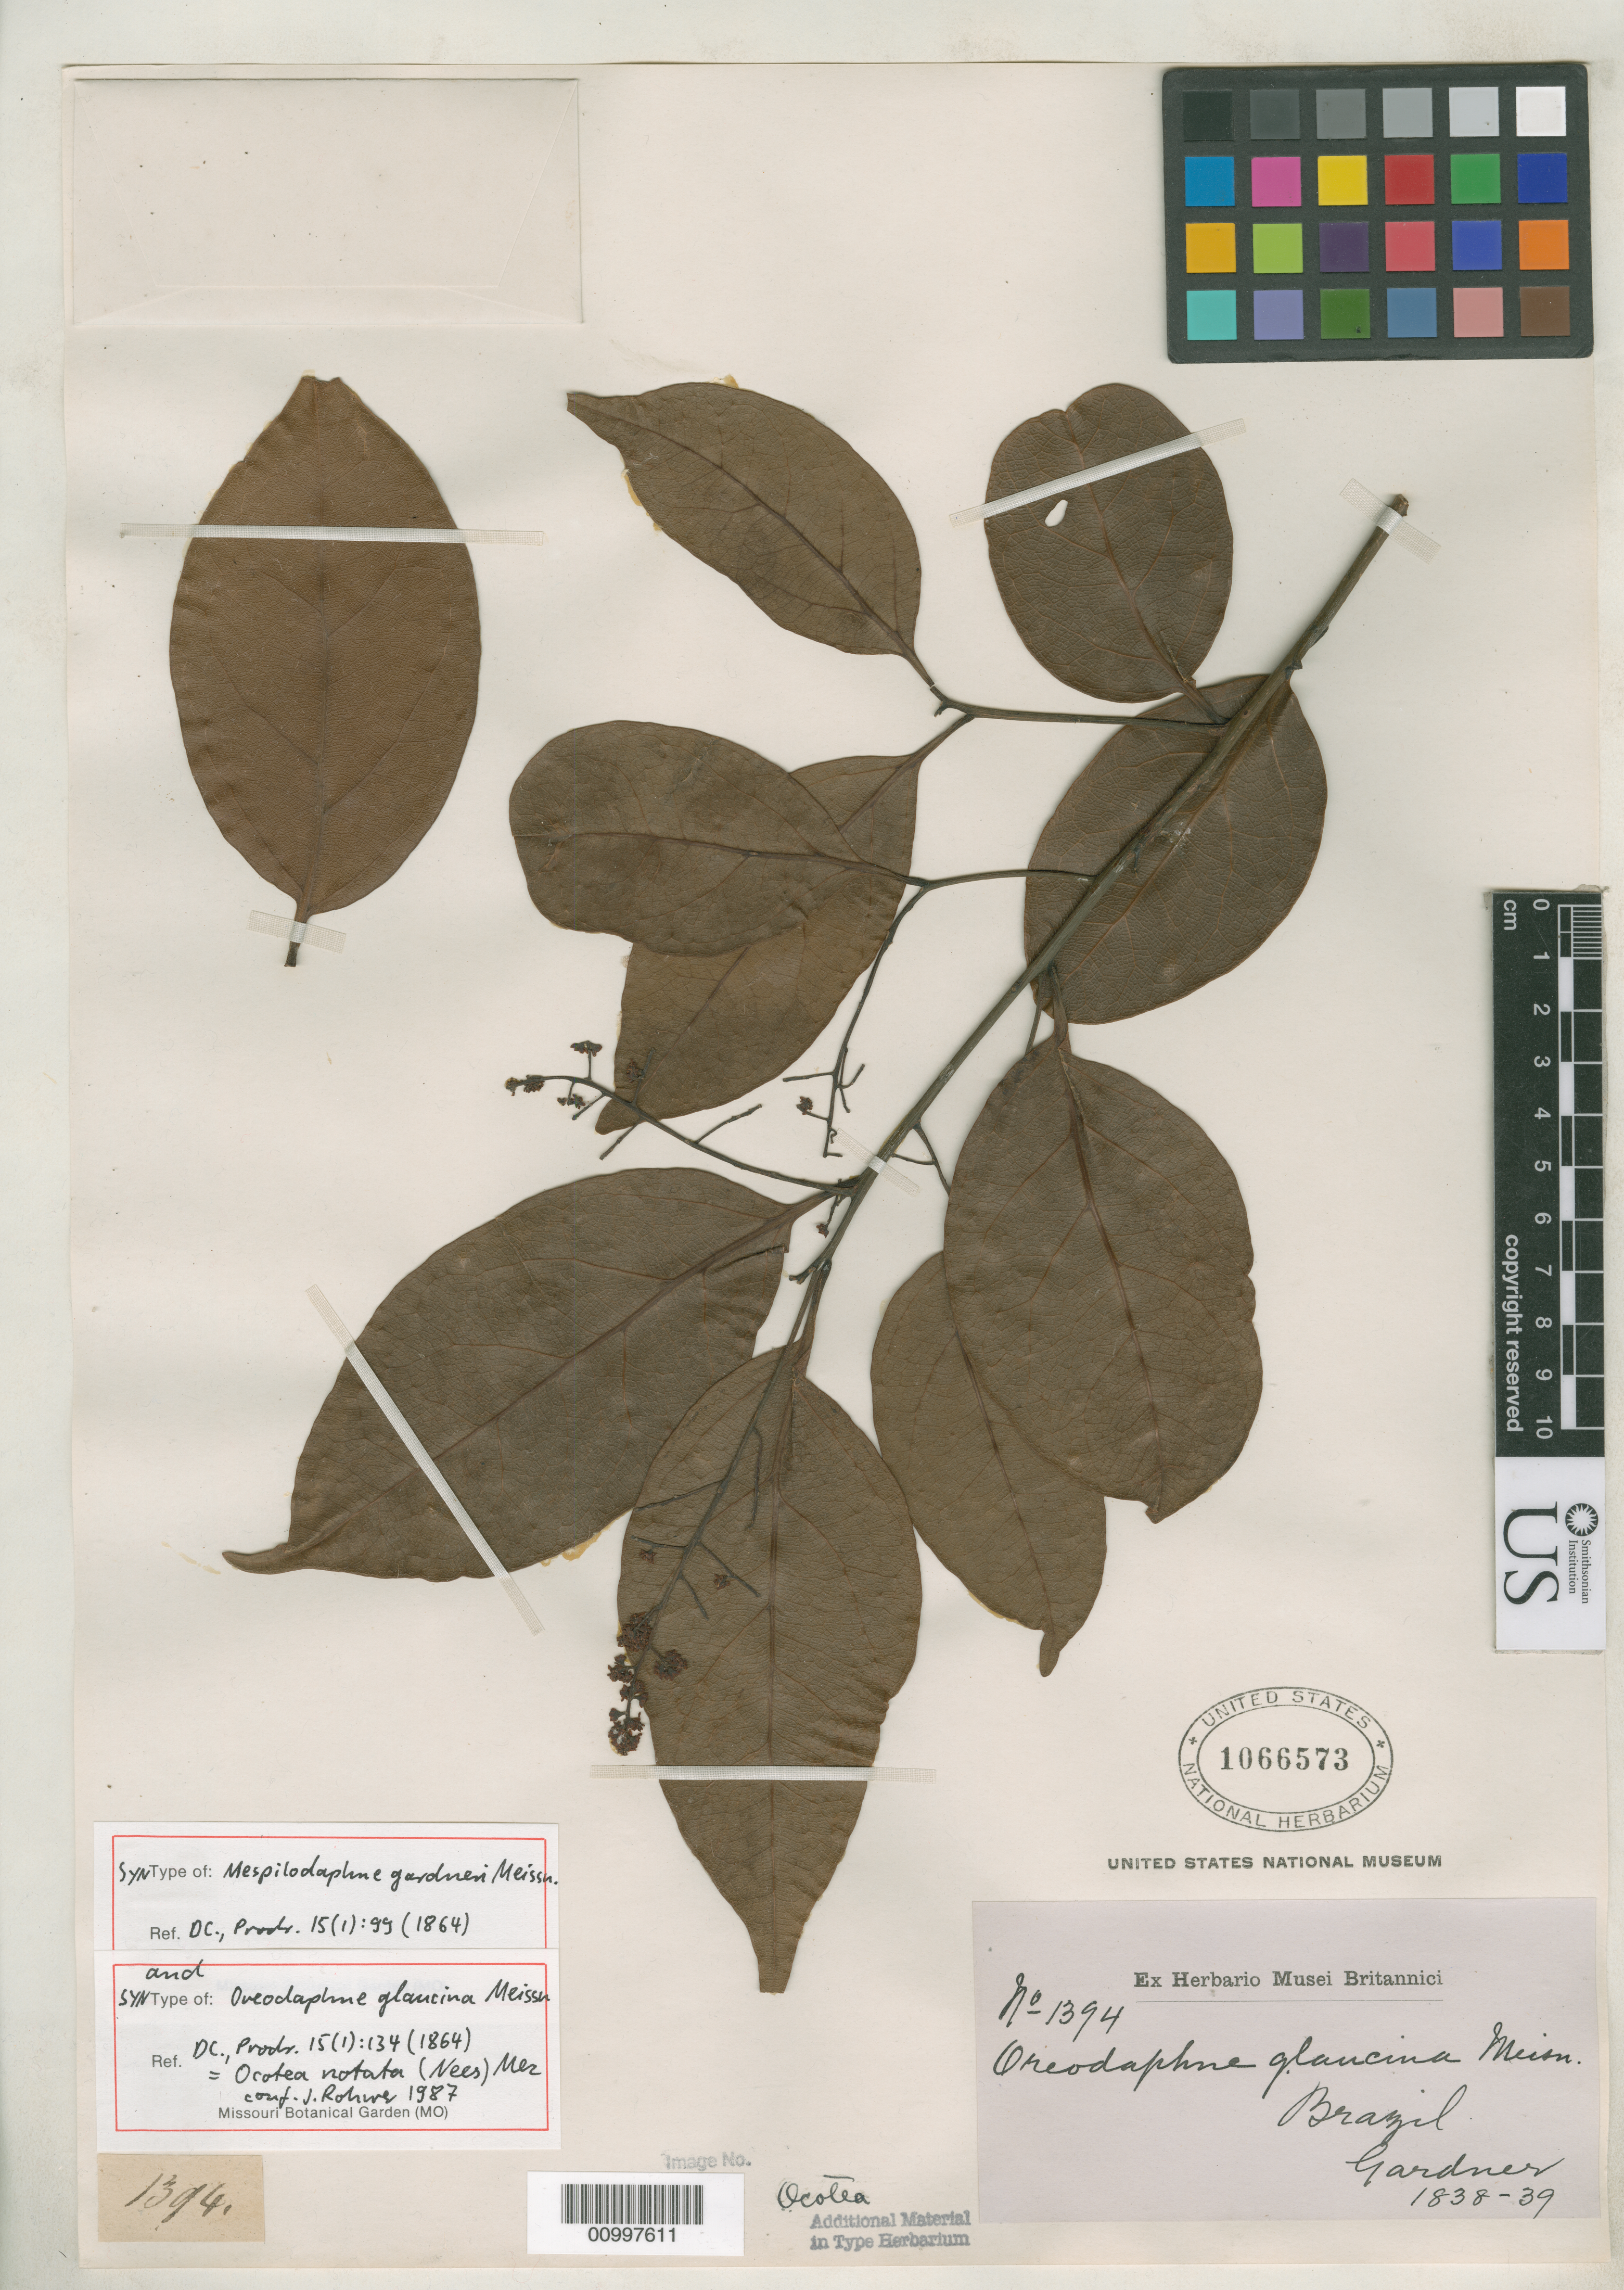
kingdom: Plantae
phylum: Tracheophyta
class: Magnoliopsida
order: Laurales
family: Lauraceae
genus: Oreodaphne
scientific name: Oreodaphne glaucina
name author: Meisn. in DC.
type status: Syntype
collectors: G. Gardner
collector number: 1394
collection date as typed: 1838 to -- --- 1839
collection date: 1838/1839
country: Brazil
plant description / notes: Filed in the type herbarium under Mespilodaphne gardneri.; Also a syntype of Mespilodaphne gardneri Meisn. (1394 "ex parte" cited under both names).; Also a (possible) syntype of Oreodaphne glaucina Meisn. (1394 "ex parte" cited under both names).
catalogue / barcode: US 1066573